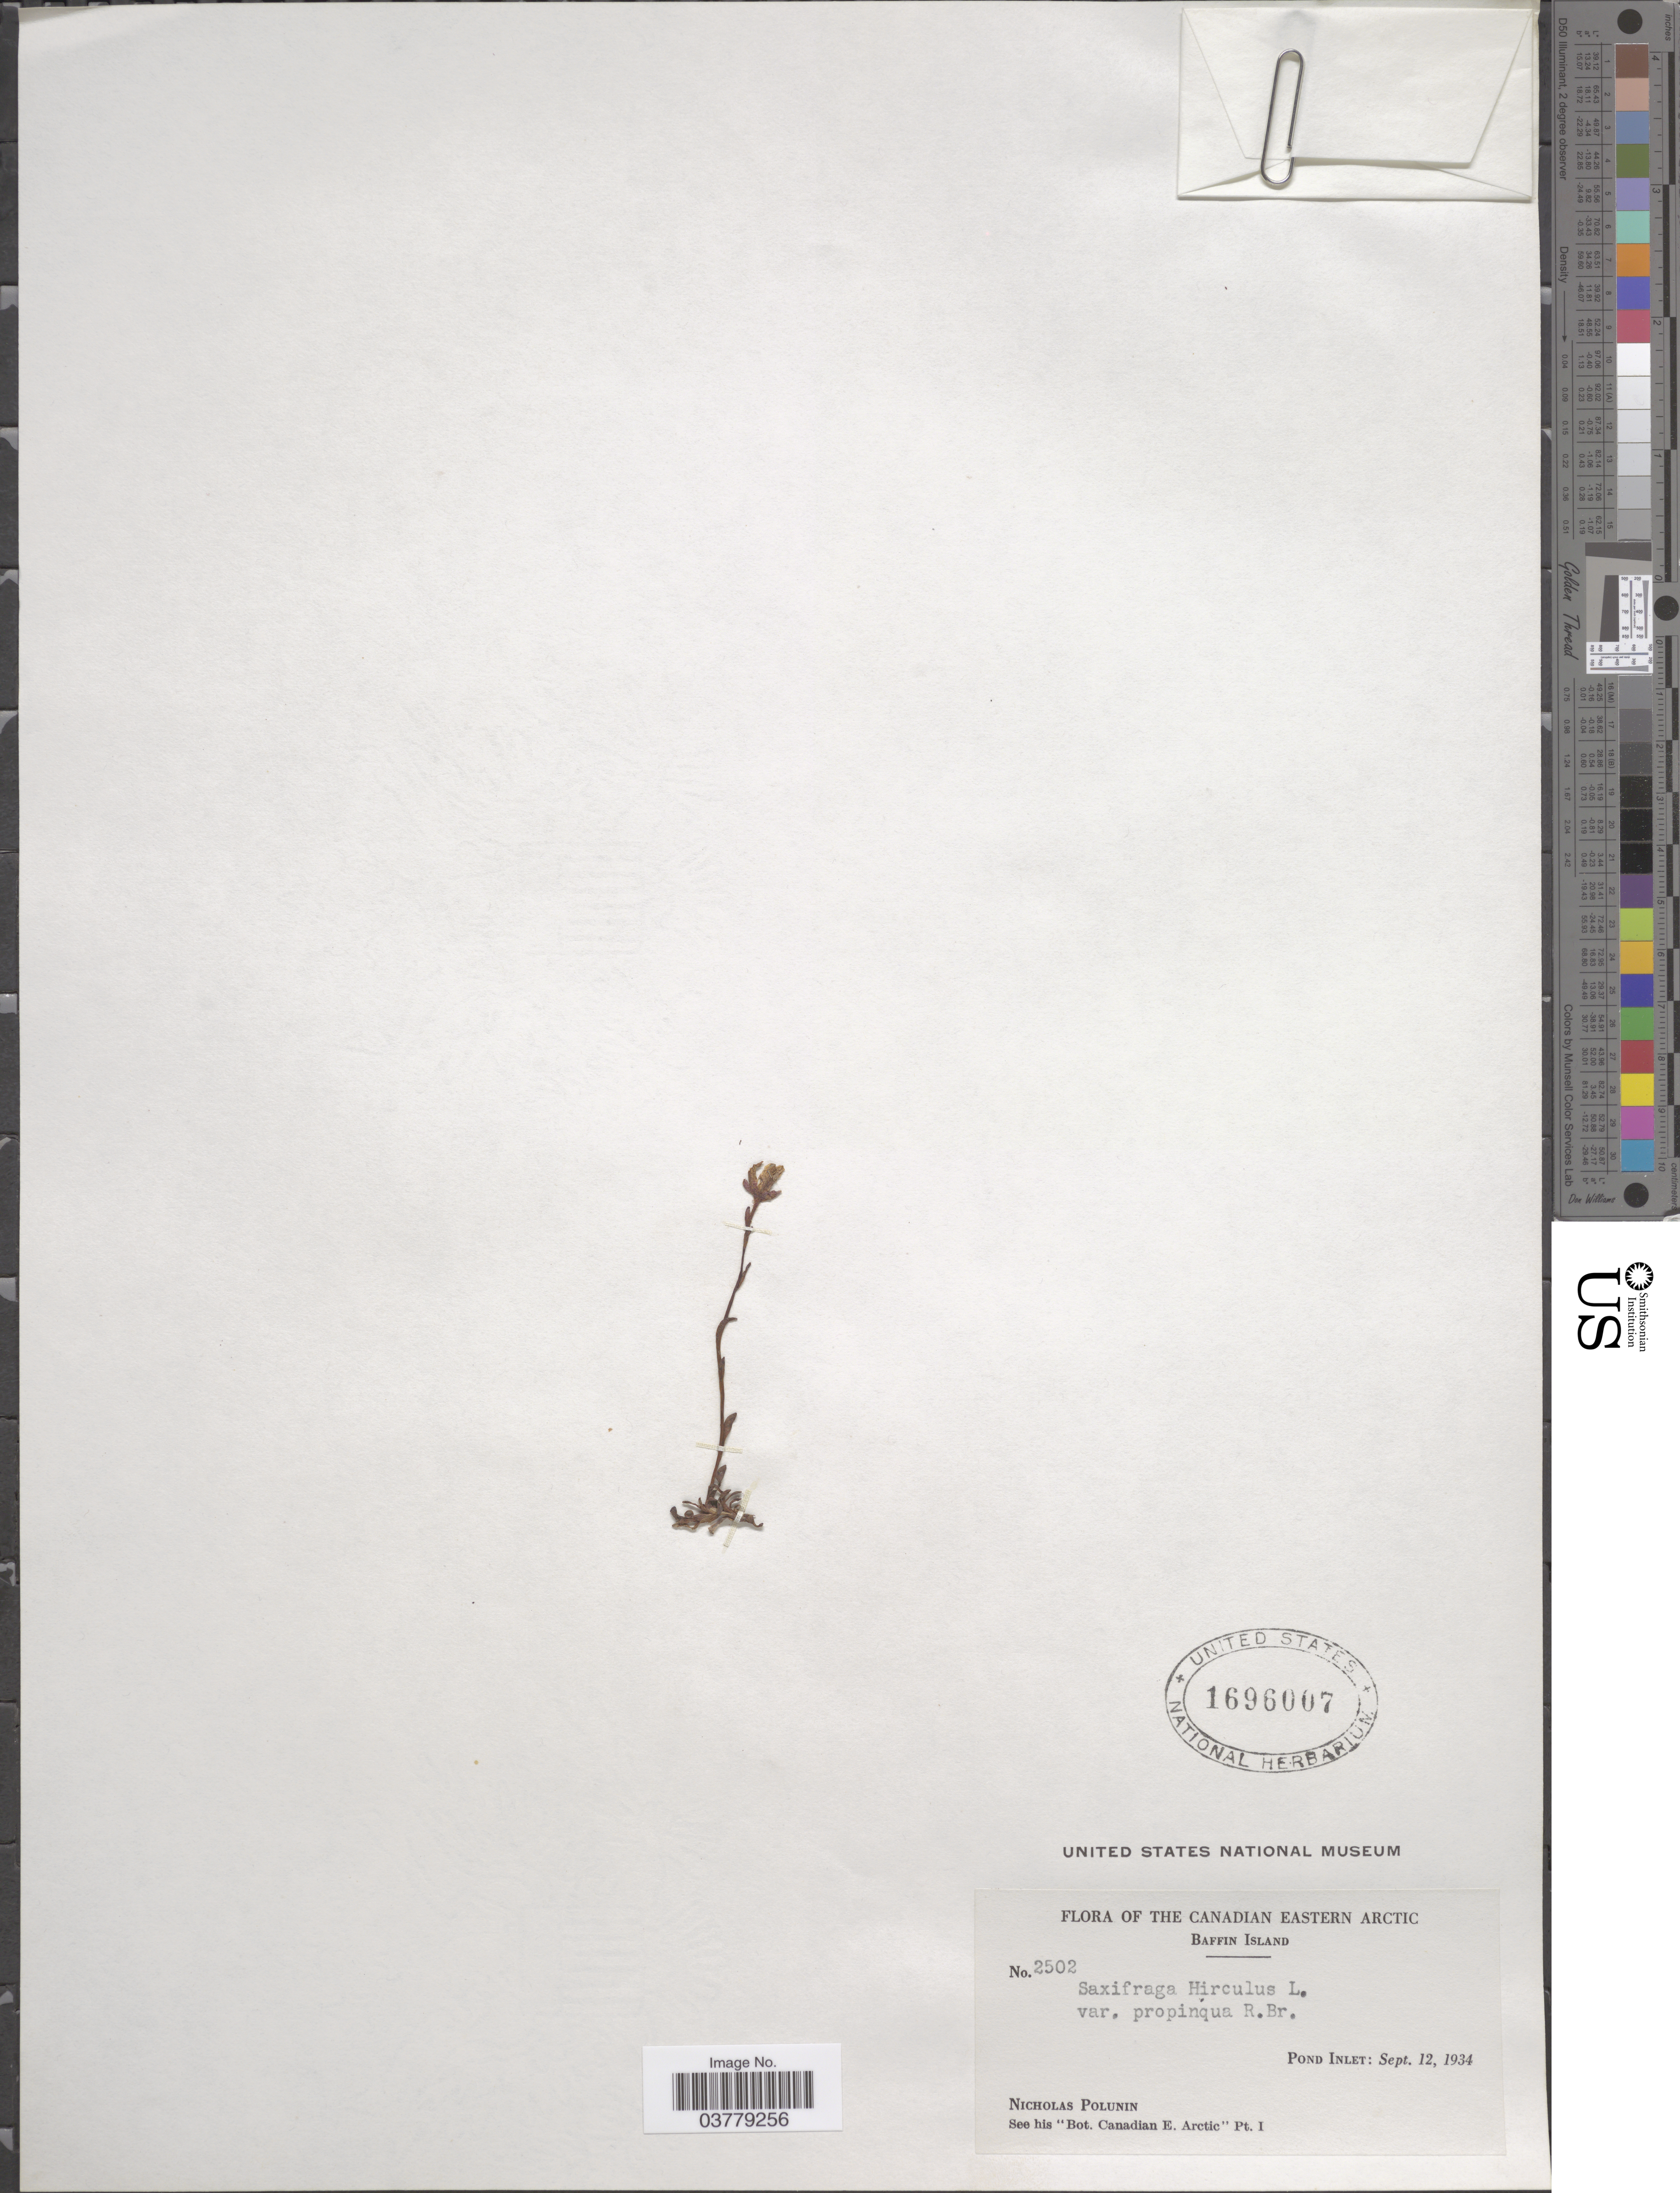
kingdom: Plantae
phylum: Tracheophyta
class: Magnoliopsida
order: Saxifragales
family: Saxifragaceae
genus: Saxifraga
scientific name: Saxifraga hirculus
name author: L.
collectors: N. V. Polunin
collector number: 2502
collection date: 1934-09-12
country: Canada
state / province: Nunavut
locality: The Canadian Eastern Arctic. Baffin Island. Pond Inlet.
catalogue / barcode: US 1696007